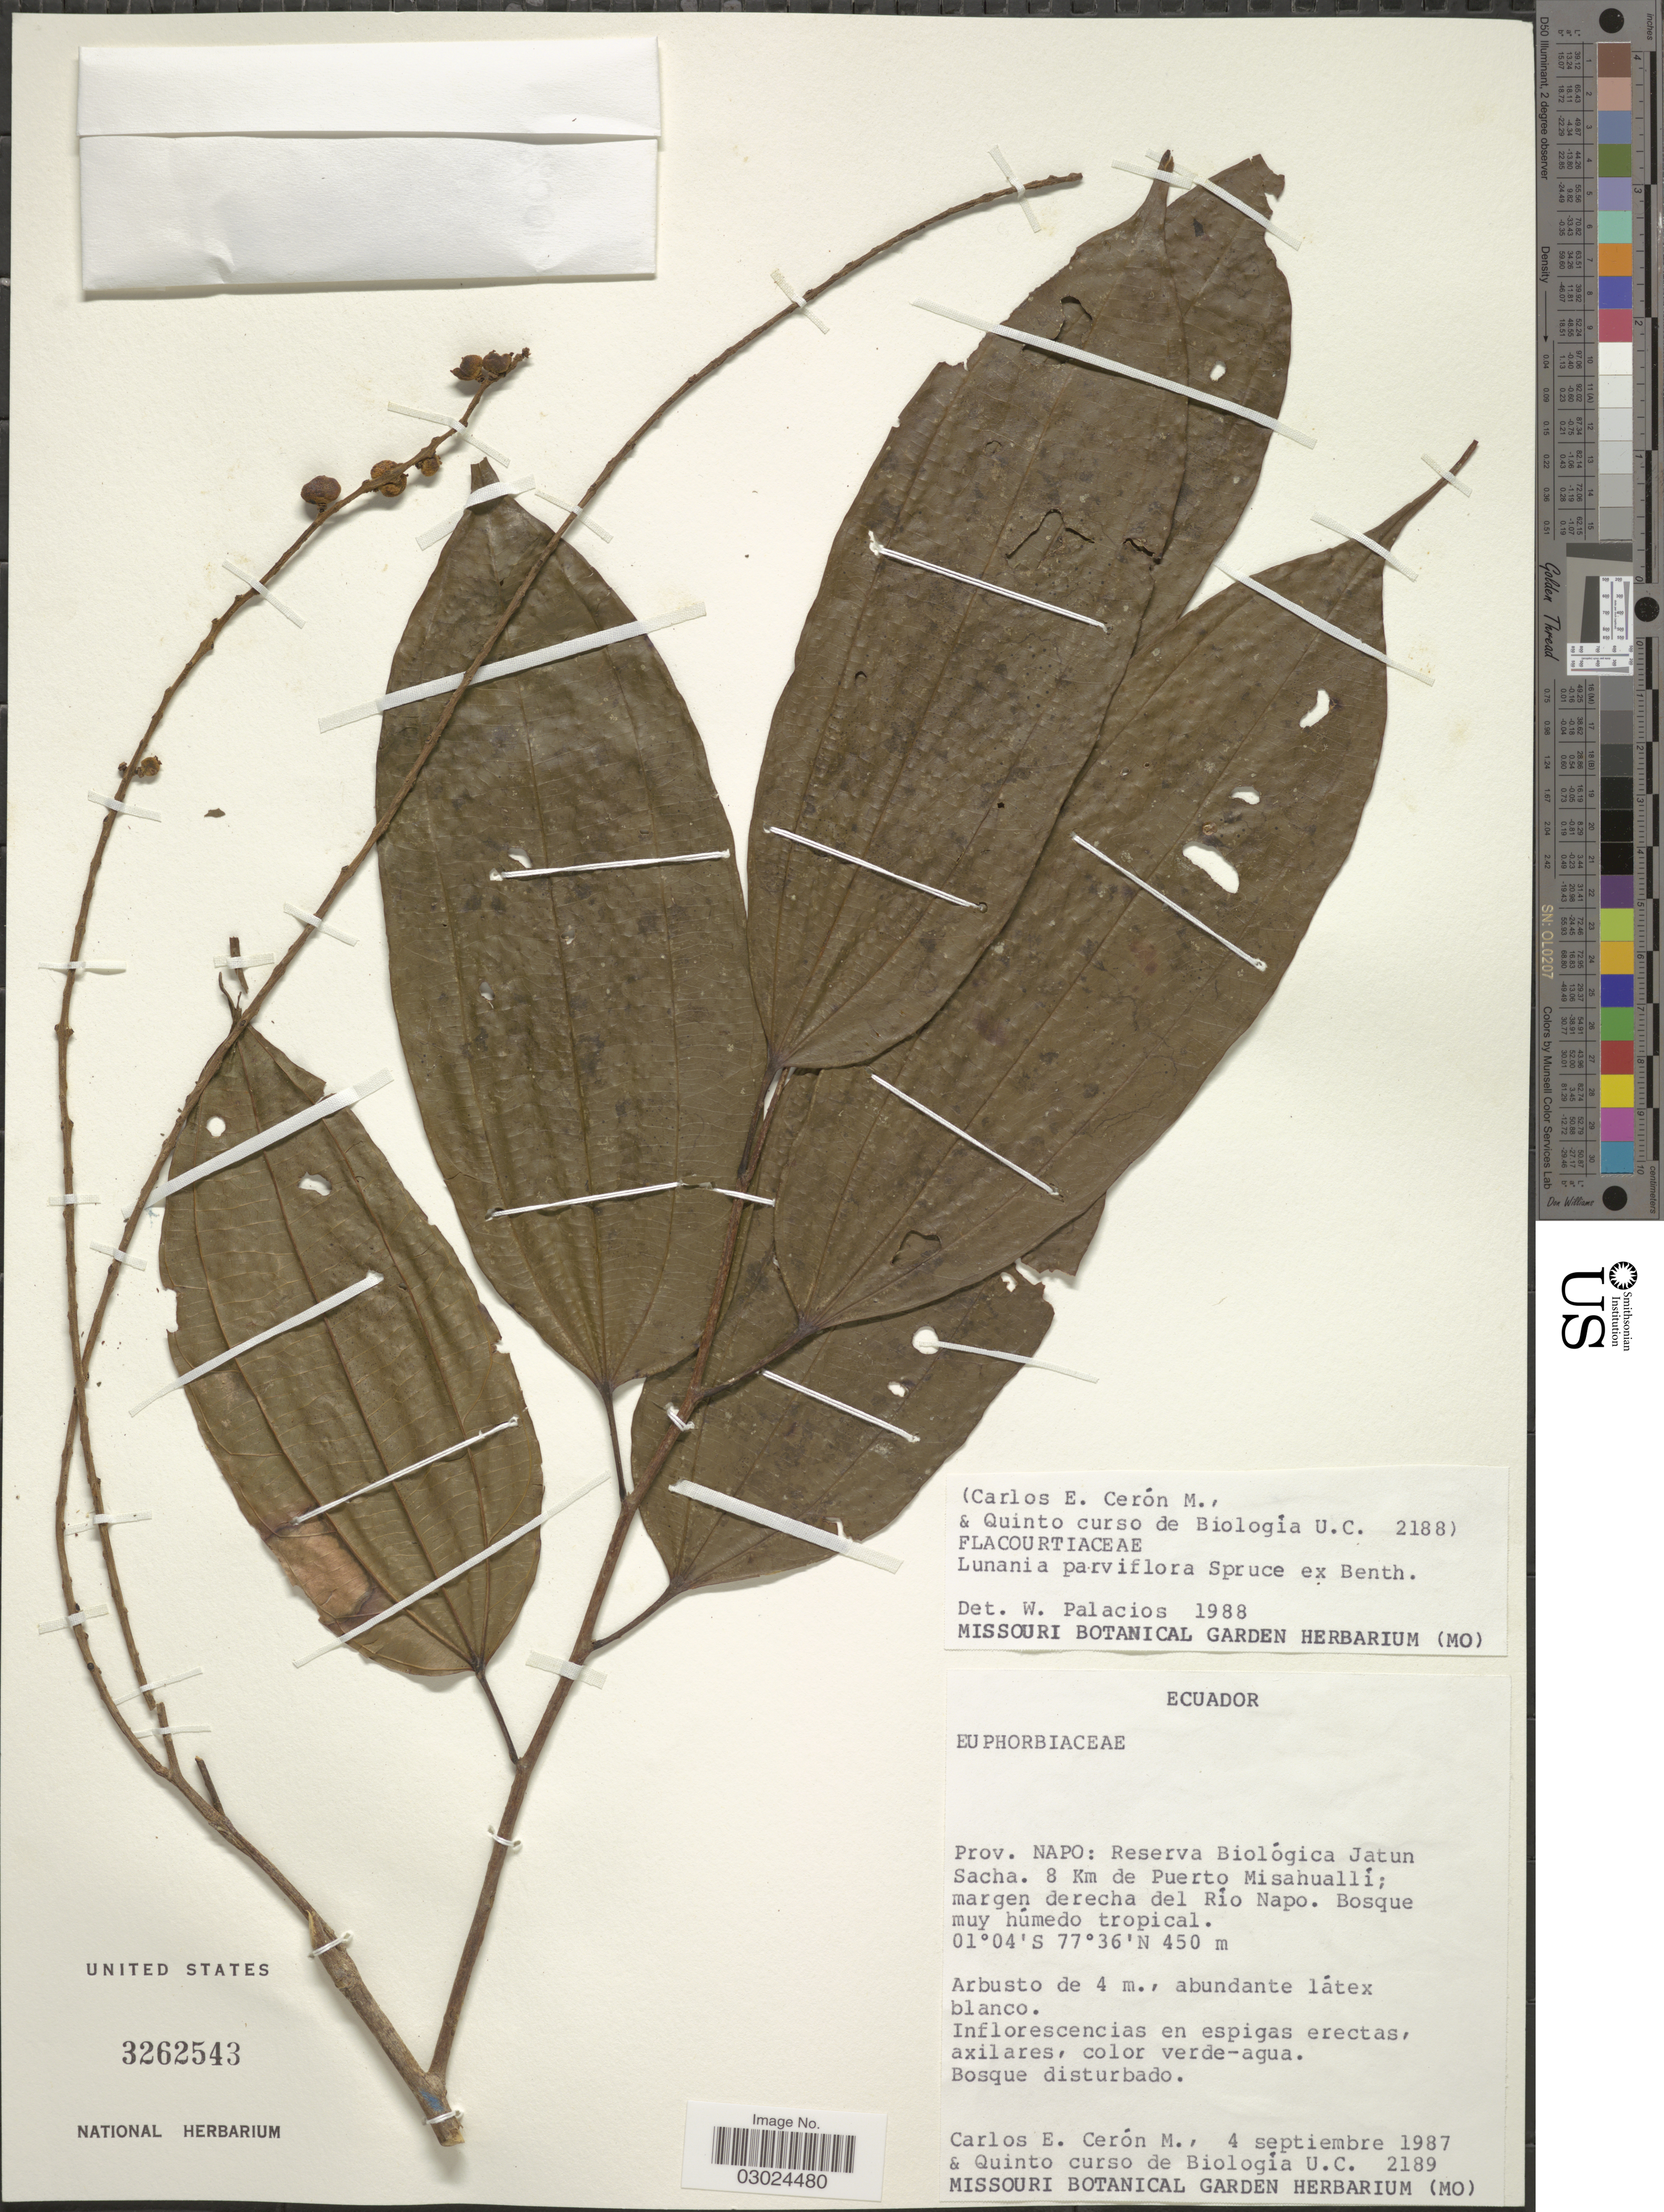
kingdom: Plantae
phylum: Tracheophyta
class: Magnoliopsida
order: Malpighiales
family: Salicaceae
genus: Lunania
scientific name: Lunania parviflora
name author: Spruce ex Benth.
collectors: C. E. Cerón M. & Quinto Curso de Biología U.C.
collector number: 2189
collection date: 1987-09-04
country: Ecuador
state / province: Napo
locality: Reserva Biológica Jatun Sacha. 8 Km de Puerto Misahuallí; margen derecha del Río Napo.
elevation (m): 450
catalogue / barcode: US 3262543